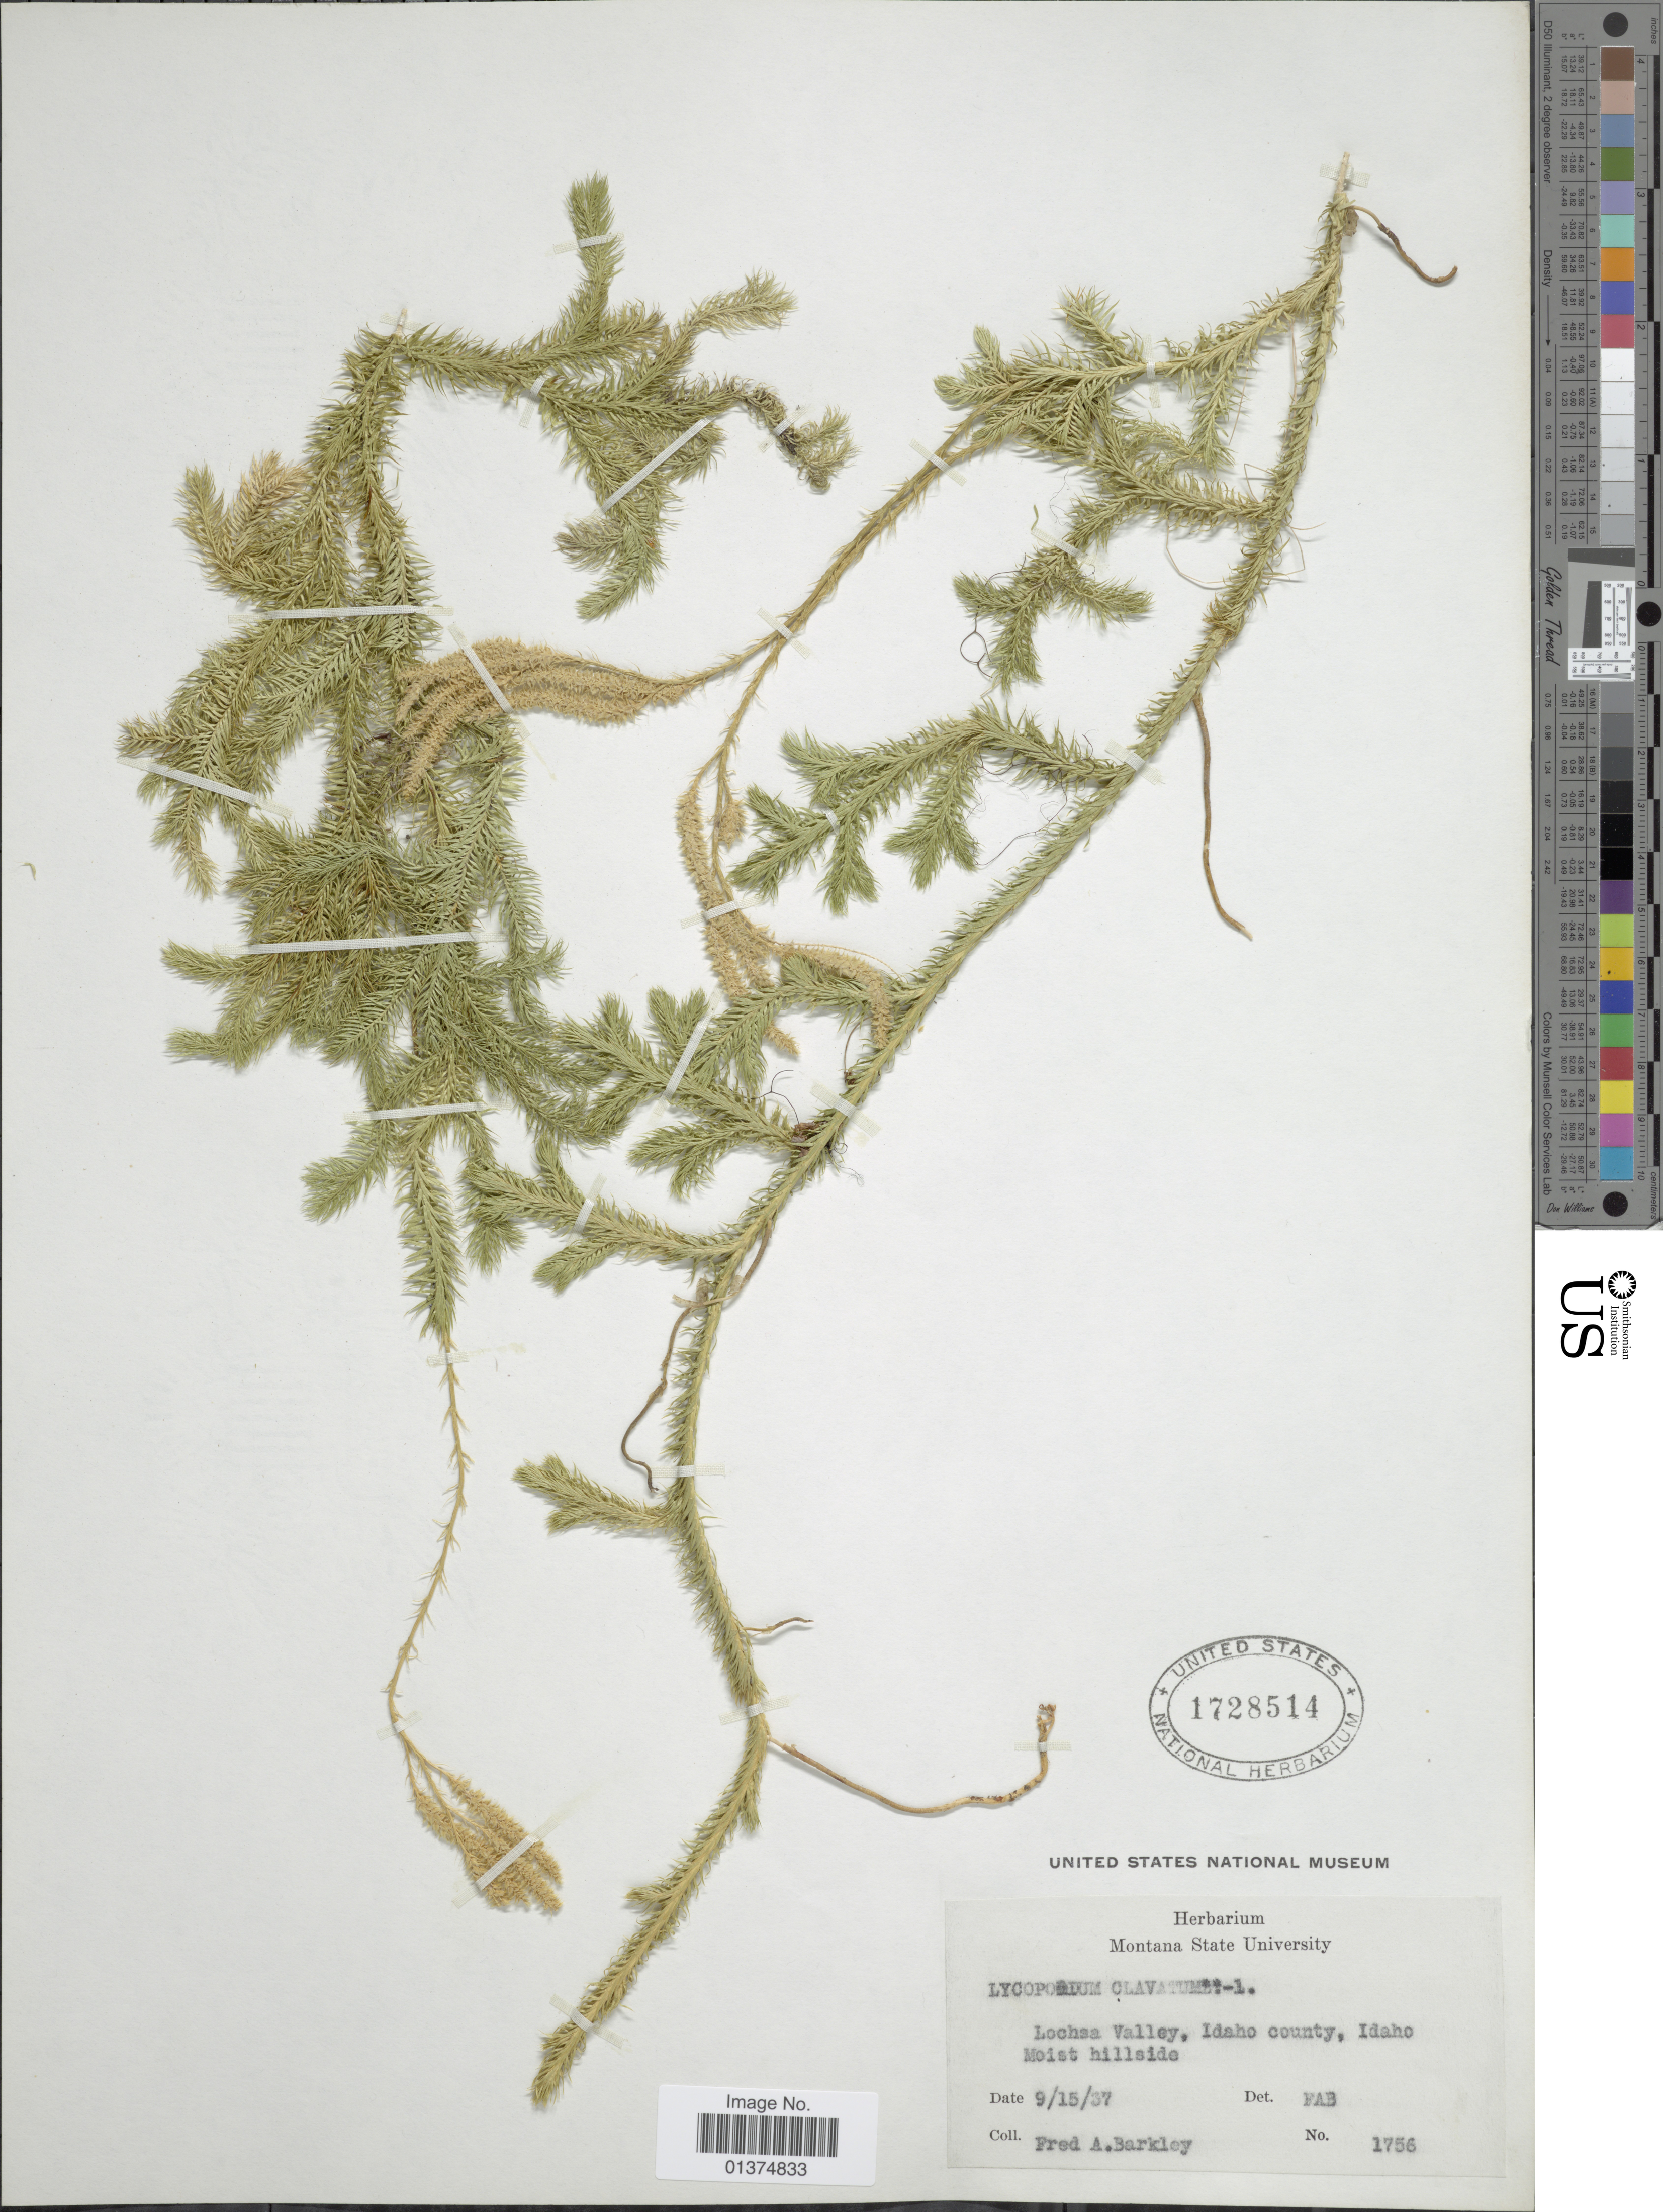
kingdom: Plantae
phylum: Tracheophyta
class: Lycopodiopsida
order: Lycopodiales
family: Lycopodiaceae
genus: Lycopodium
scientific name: Lycopodium clavatum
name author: L.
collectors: F. A. Barkley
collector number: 1756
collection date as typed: Transcribed d/m/y: 15/9/37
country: United States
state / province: Idaho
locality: Lochsa Valley, Idaho county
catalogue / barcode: US 1728514